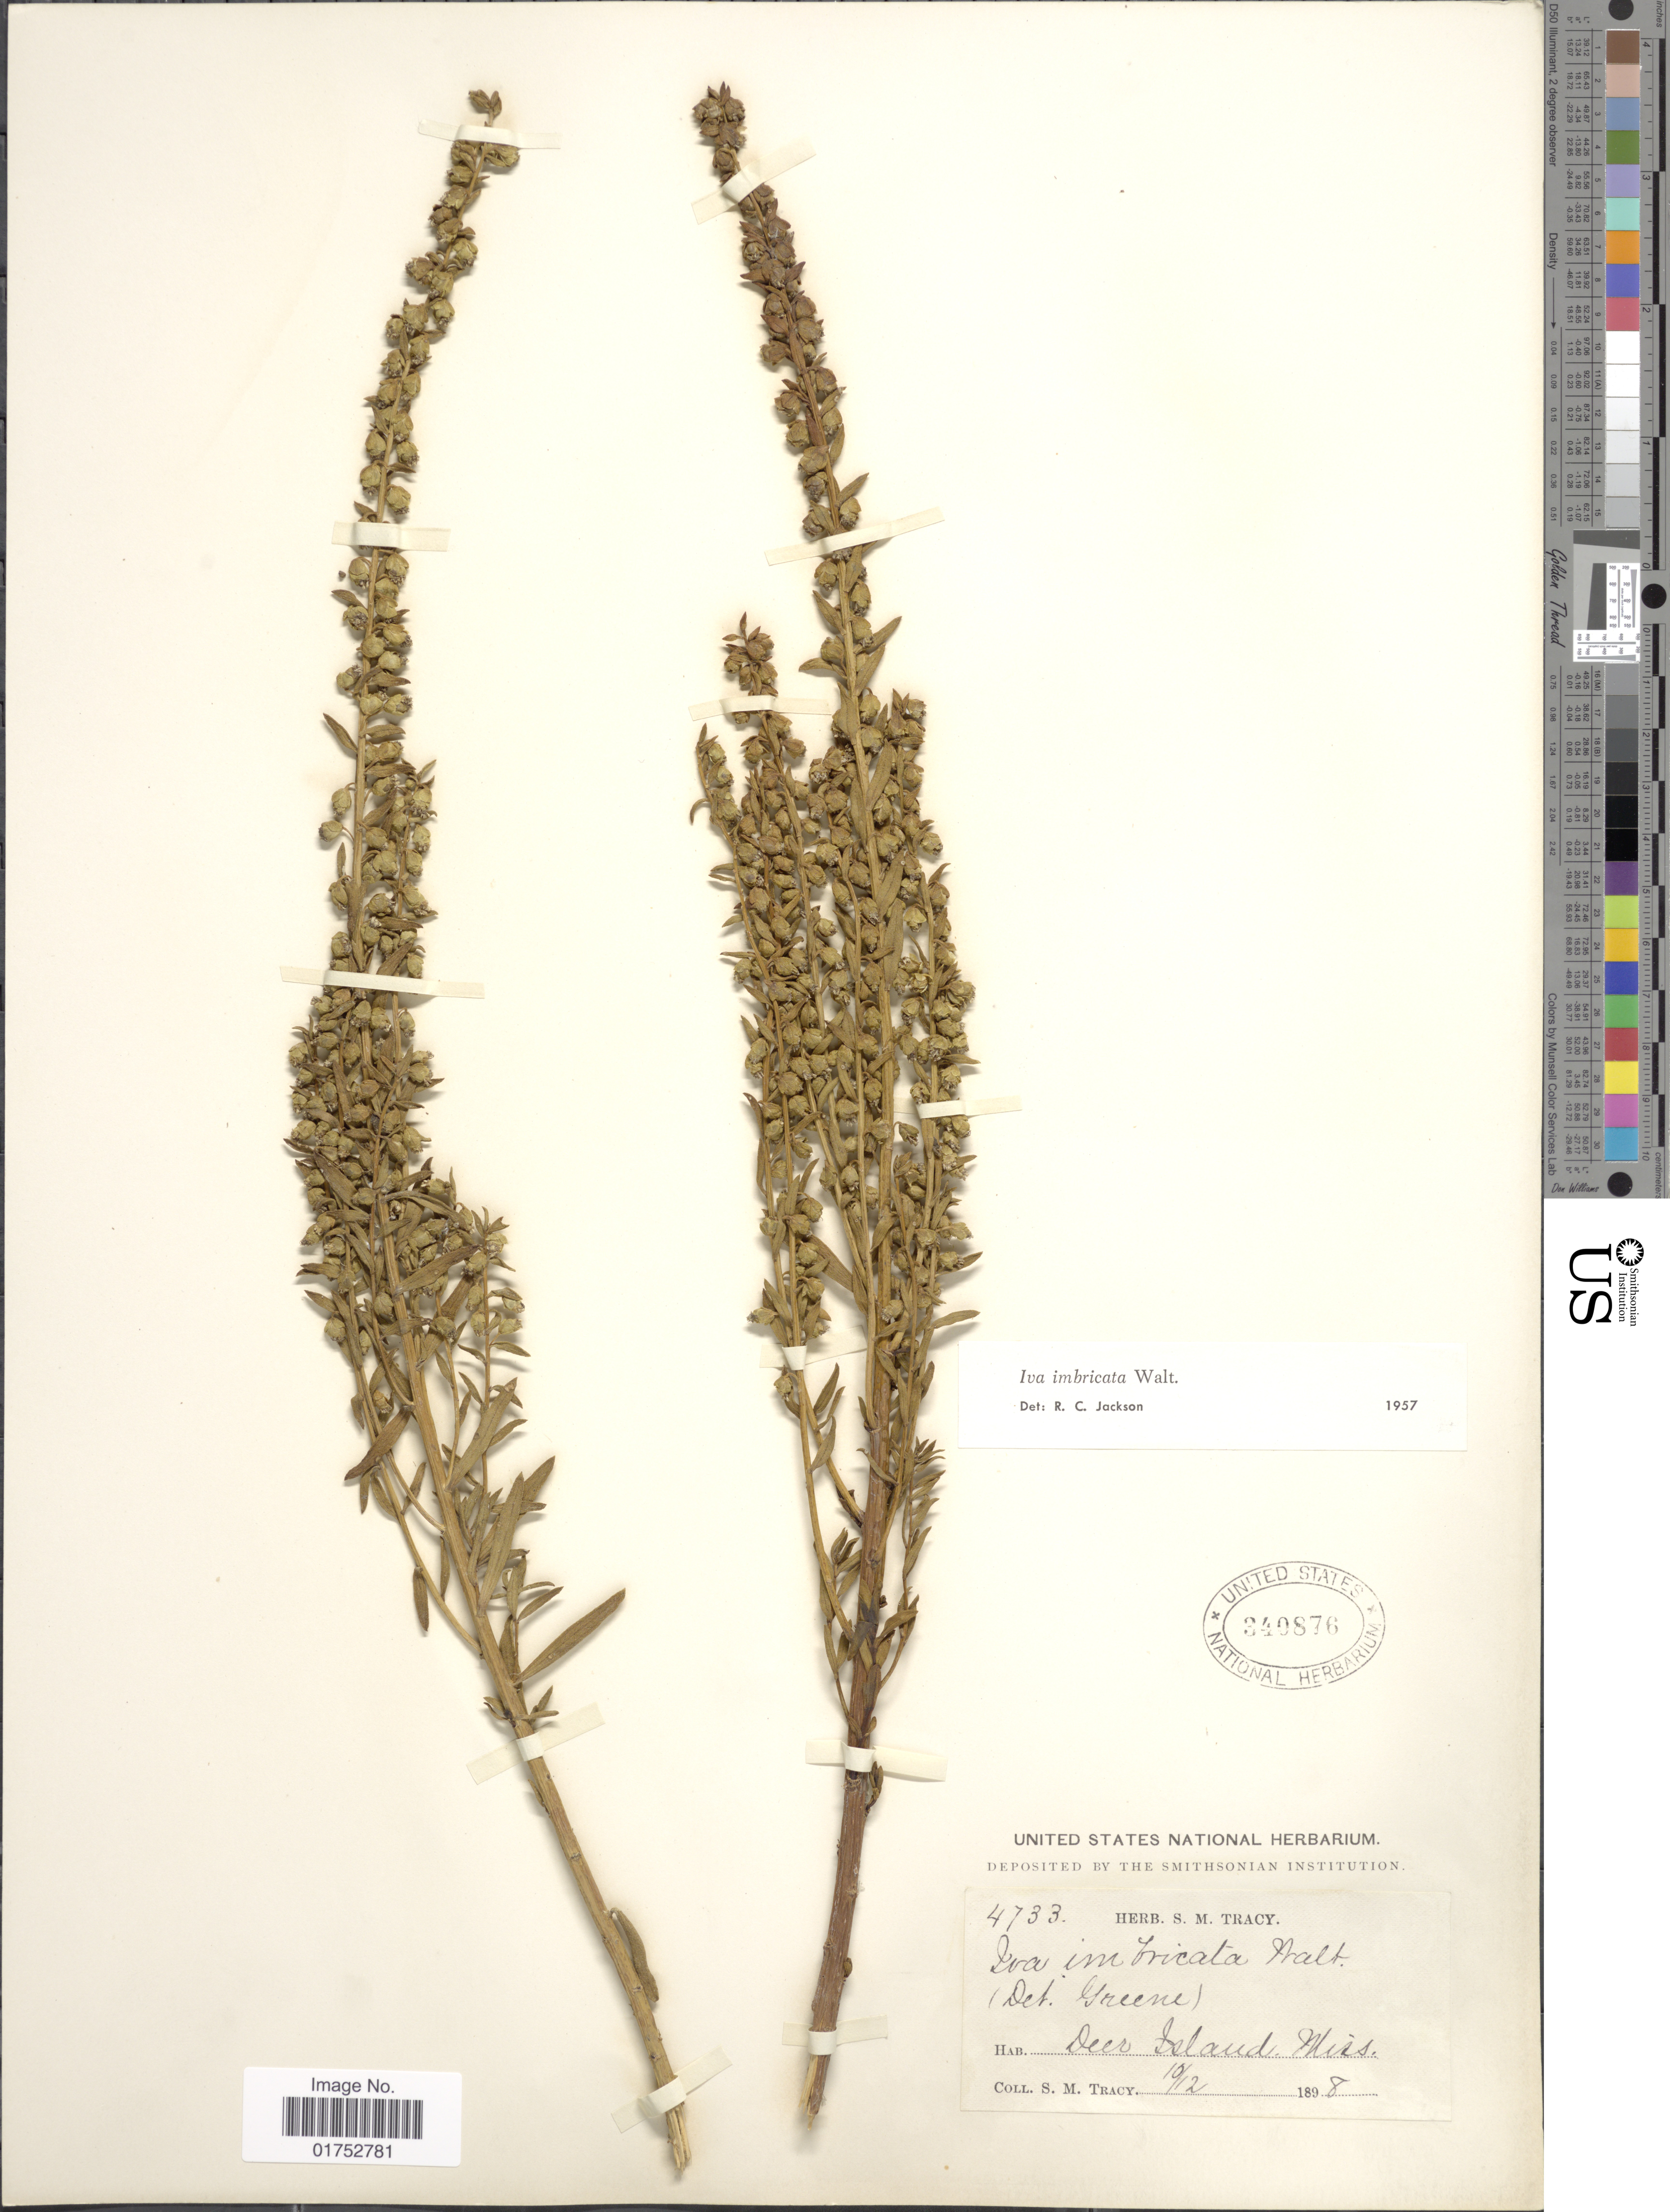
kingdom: Plantae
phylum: Tracheophyta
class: Magnoliopsida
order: Asterales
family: Asteraceae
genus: Iva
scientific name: Iva imbricata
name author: Walter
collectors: S. M. Tracy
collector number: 4733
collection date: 1898-10-12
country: United States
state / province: Mississippi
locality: Deer Island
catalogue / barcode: US 340876